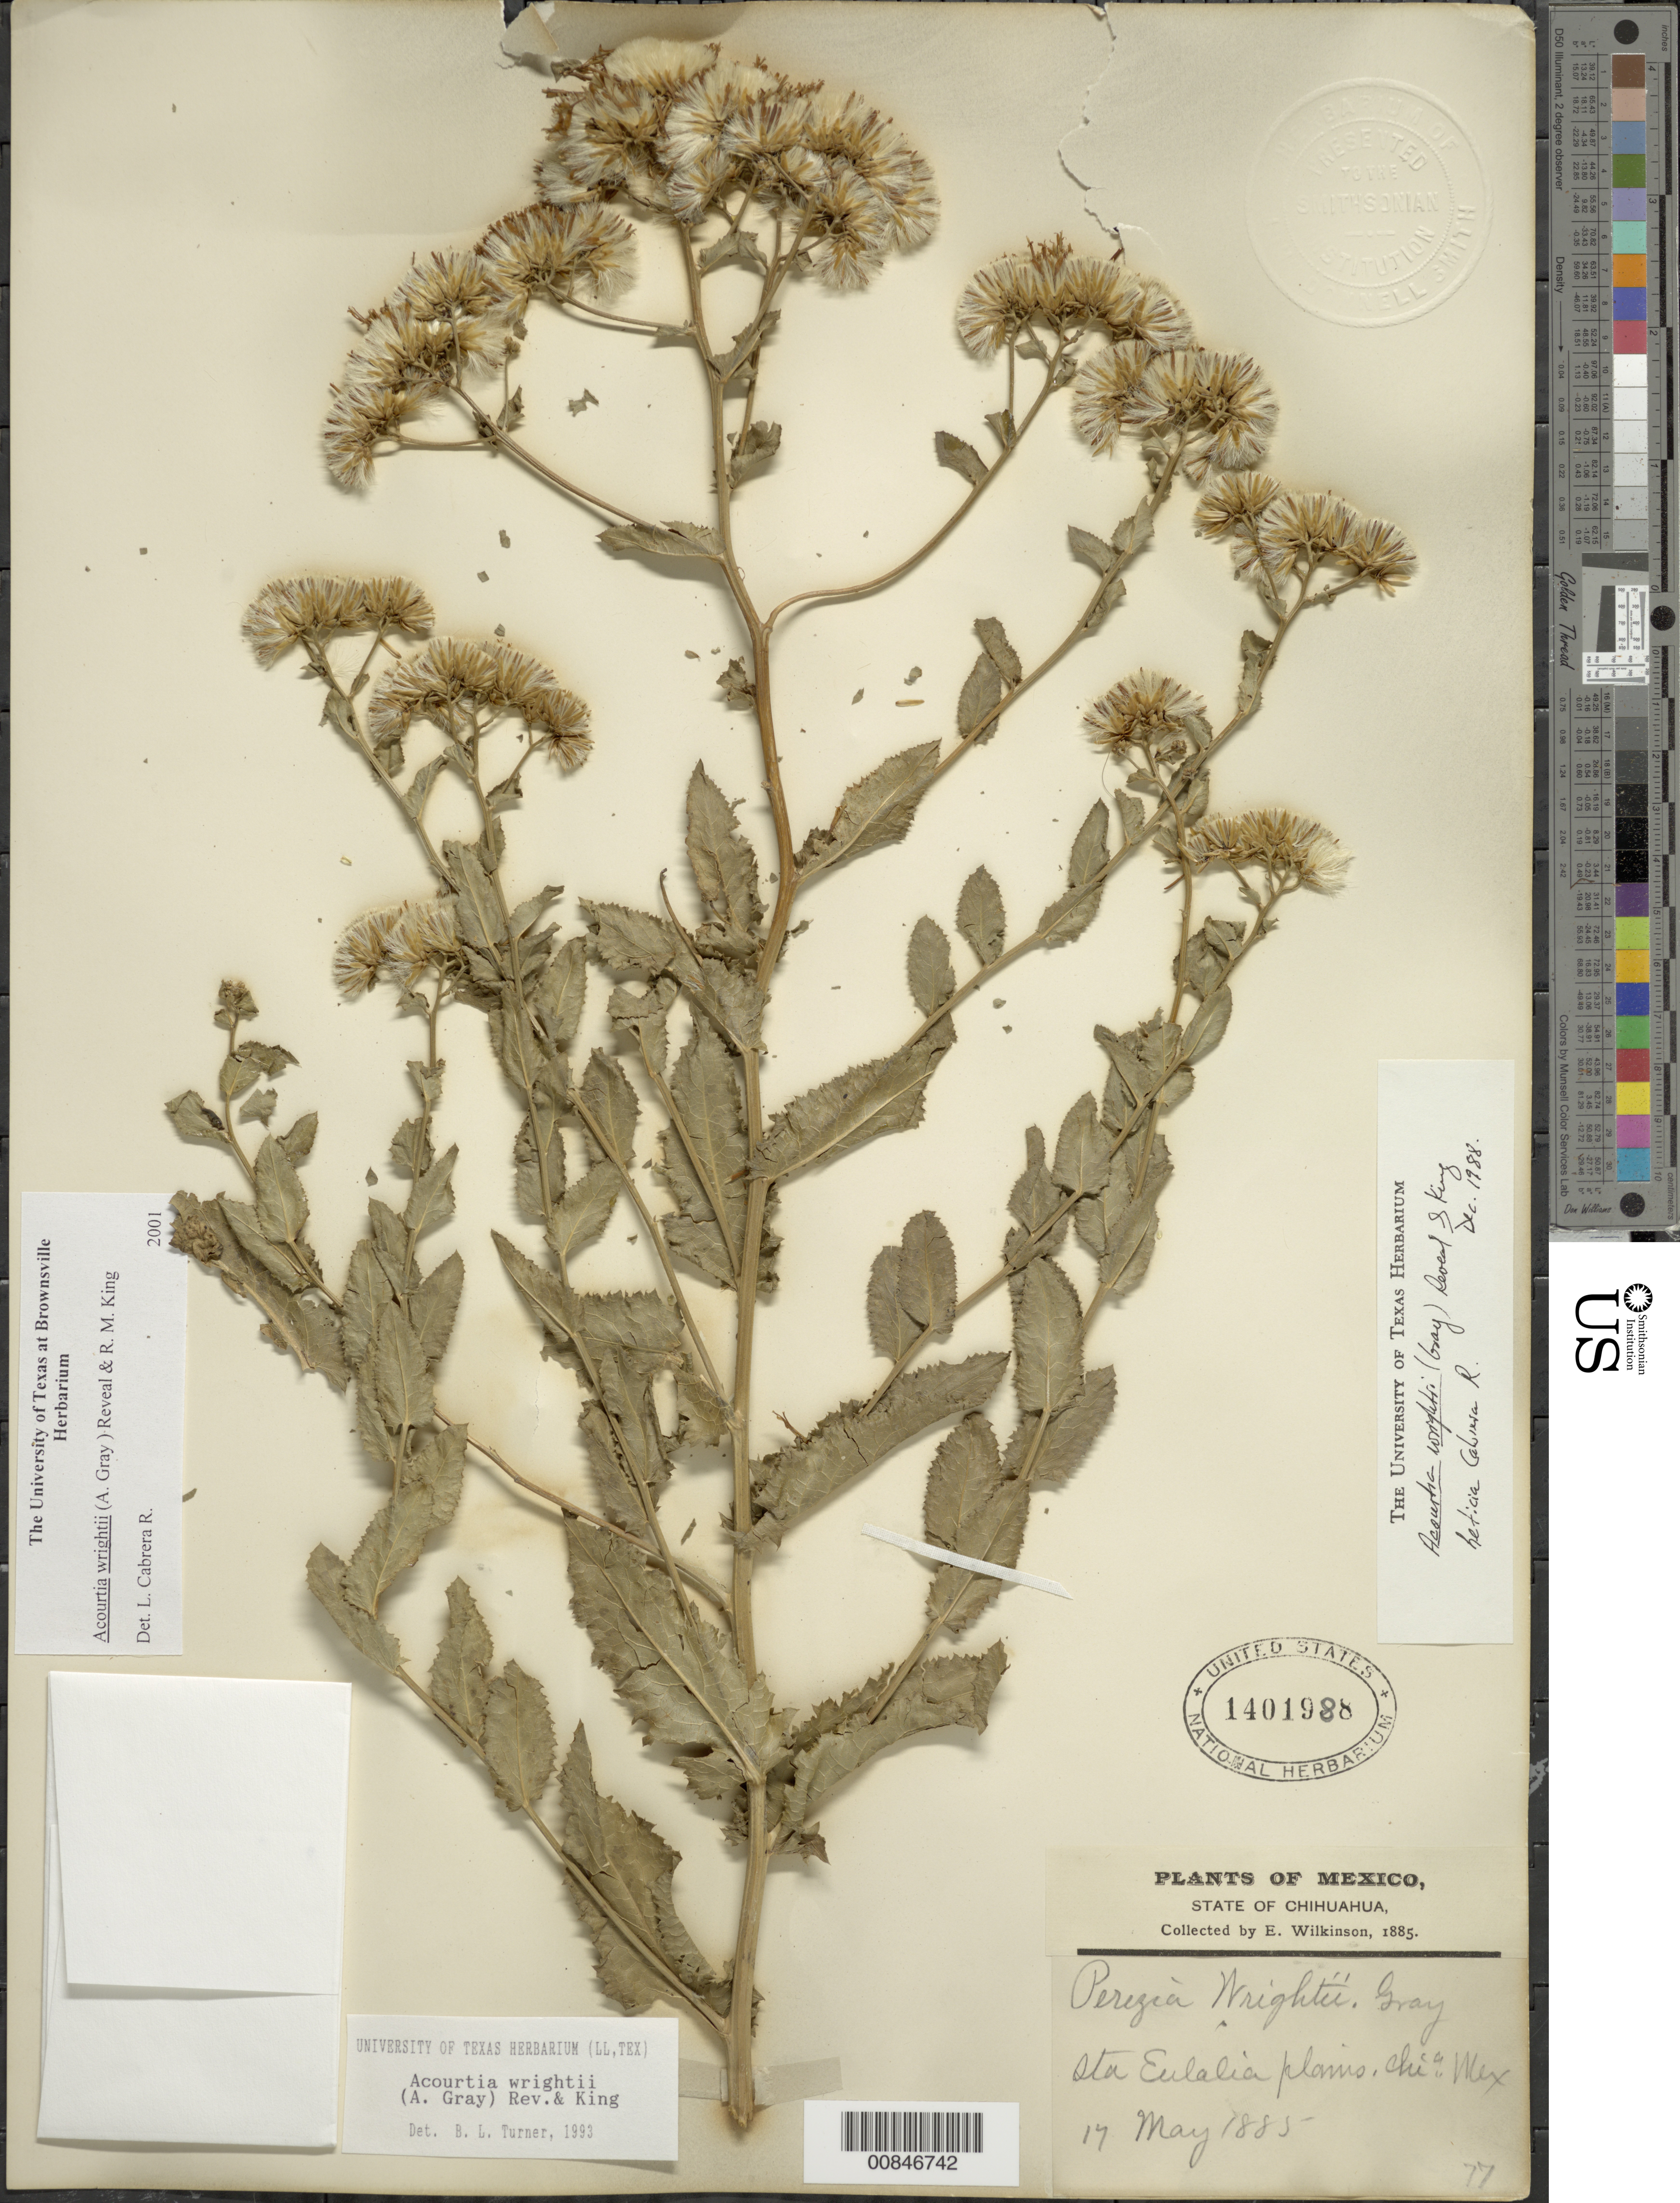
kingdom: Plantae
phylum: Tracheophyta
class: Magnoliopsida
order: Asterales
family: Asteraceae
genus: Acourtia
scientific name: Acourtia wrightii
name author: (A. Gray) Reveal & R.M. King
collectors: E. Wilkinson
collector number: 77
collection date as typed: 17 May 1885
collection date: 1885-05-17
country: Mexico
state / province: Chihuahua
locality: Sta. Eulalia plains, Chihuahua.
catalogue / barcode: US 1401988